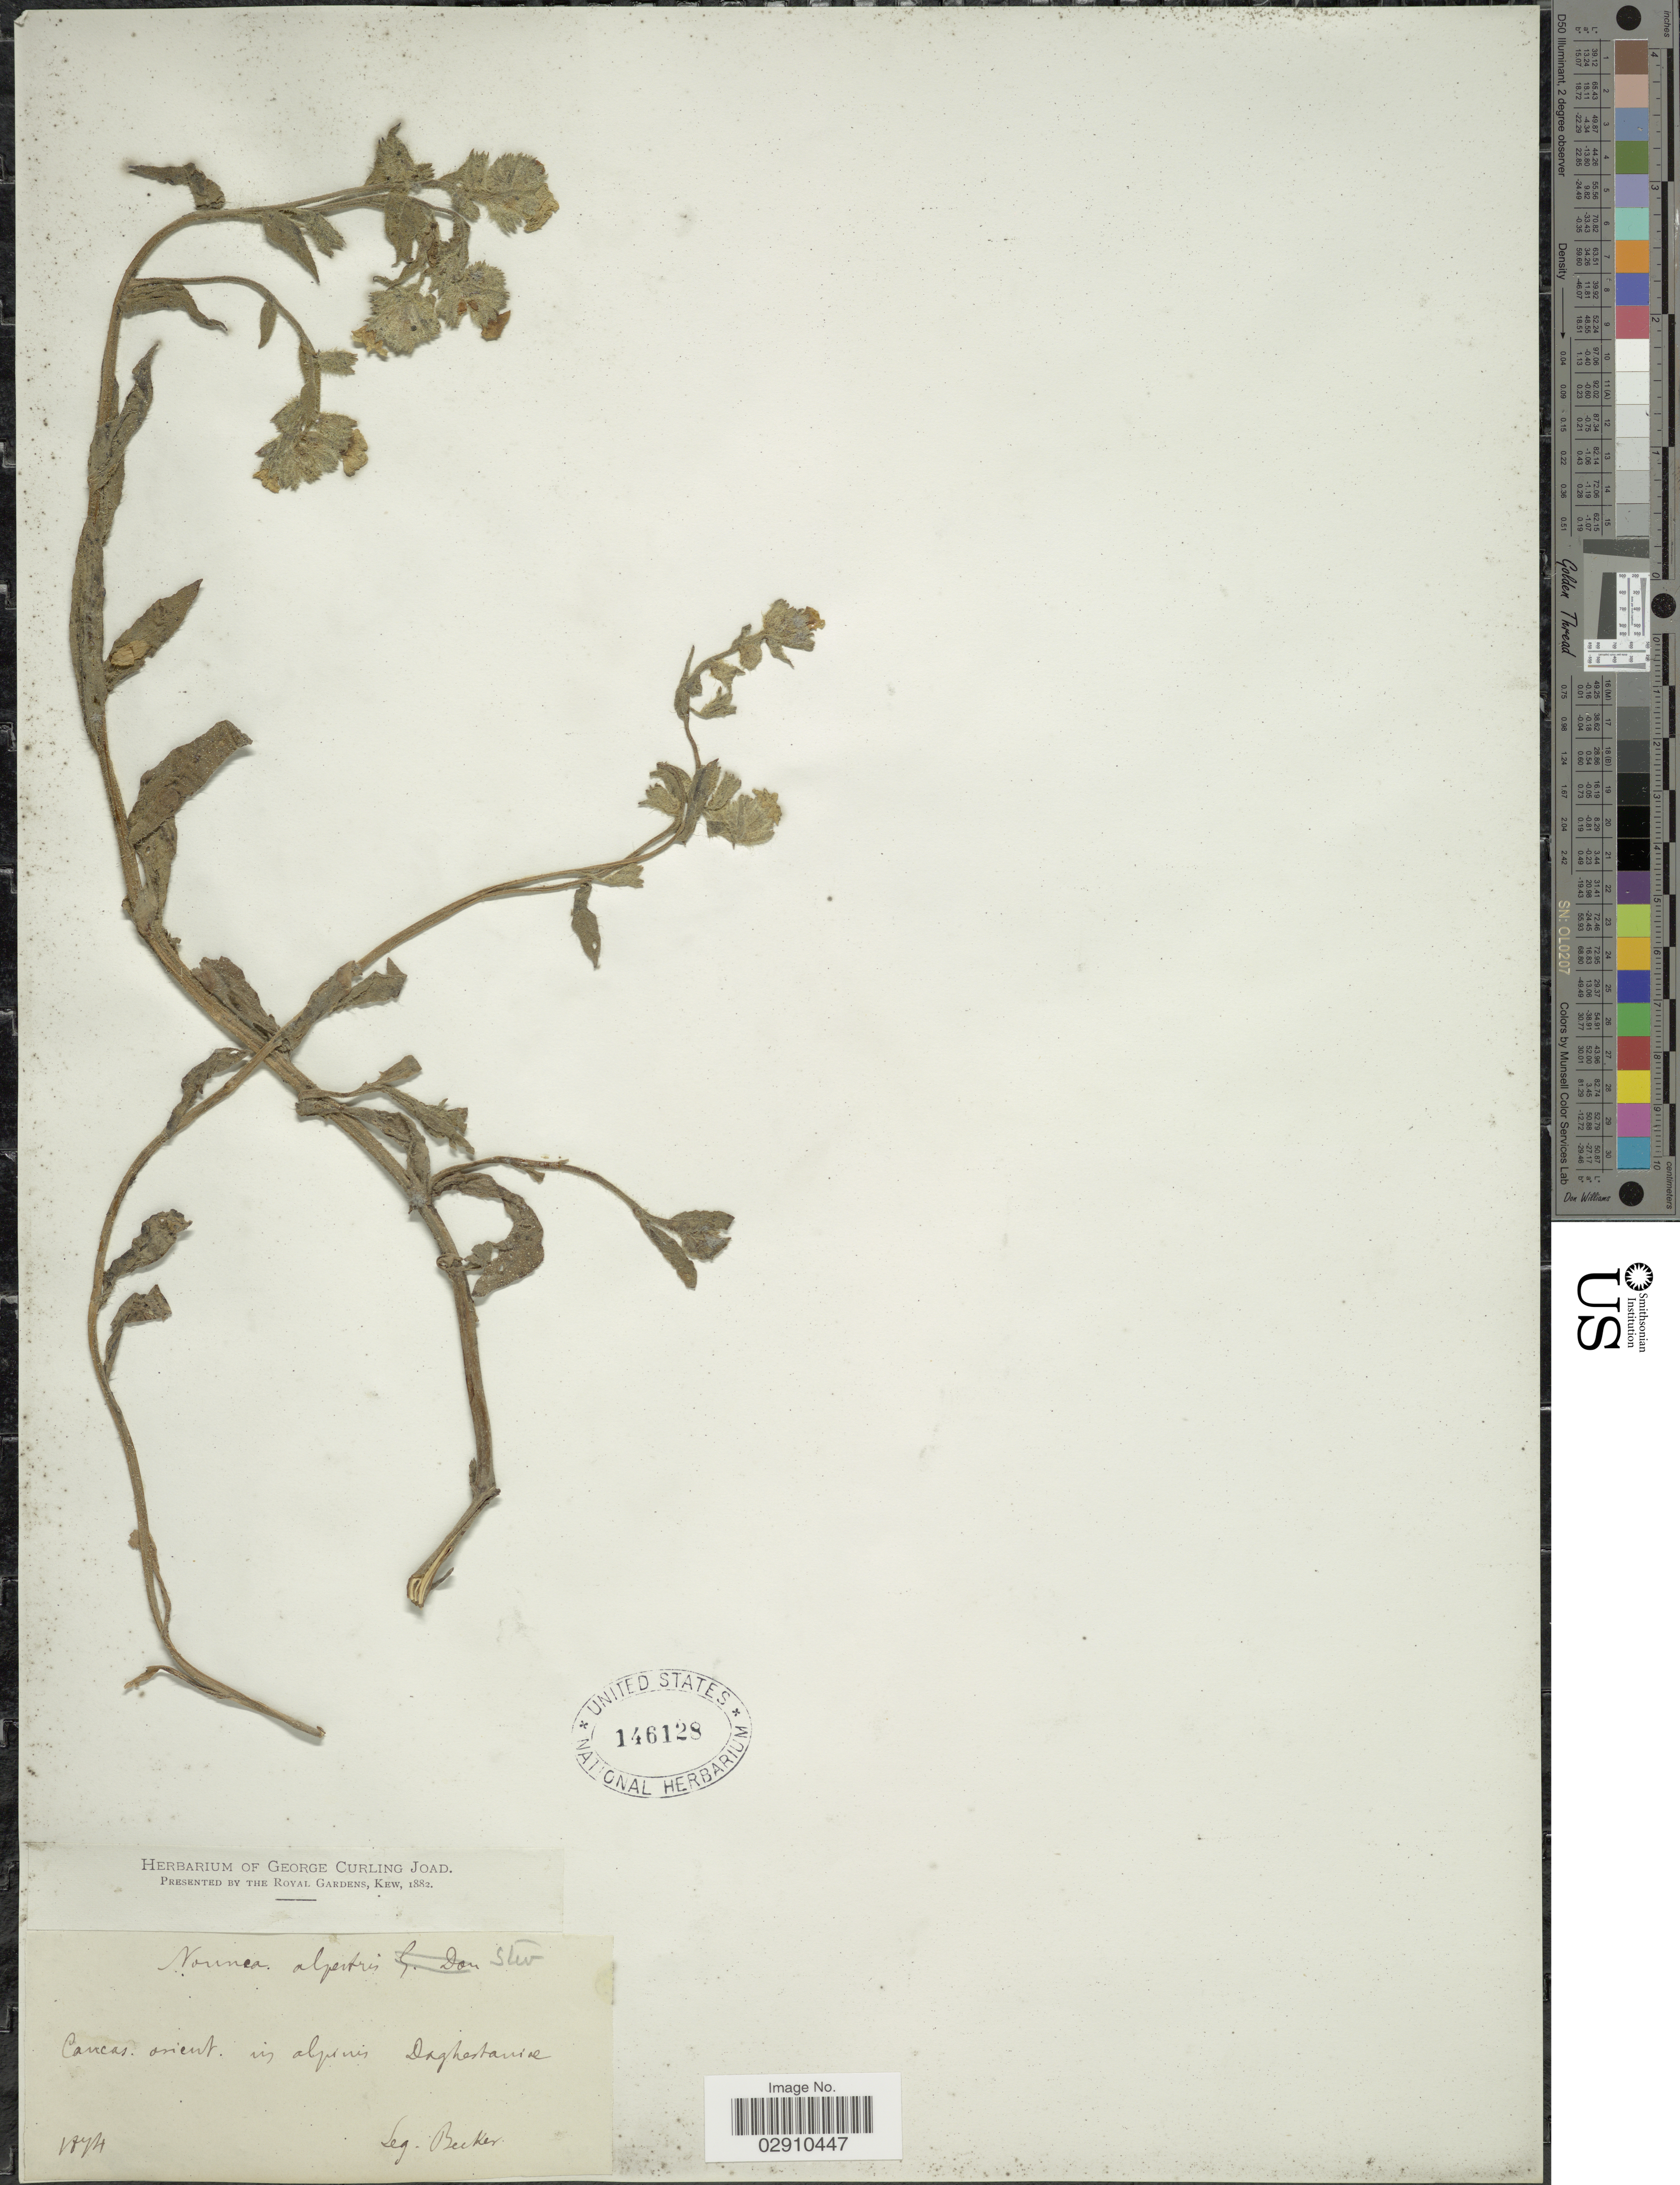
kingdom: Plantae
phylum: Tracheophyta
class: Magnoliopsida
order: Boraginales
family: Boraginaceae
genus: Nonea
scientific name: Nonea alpestris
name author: G. Don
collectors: -. Becker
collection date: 1874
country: Russian Federation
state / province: Dagestan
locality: Cancas orient. in alpinis Daghestaniae.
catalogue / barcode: US 146128